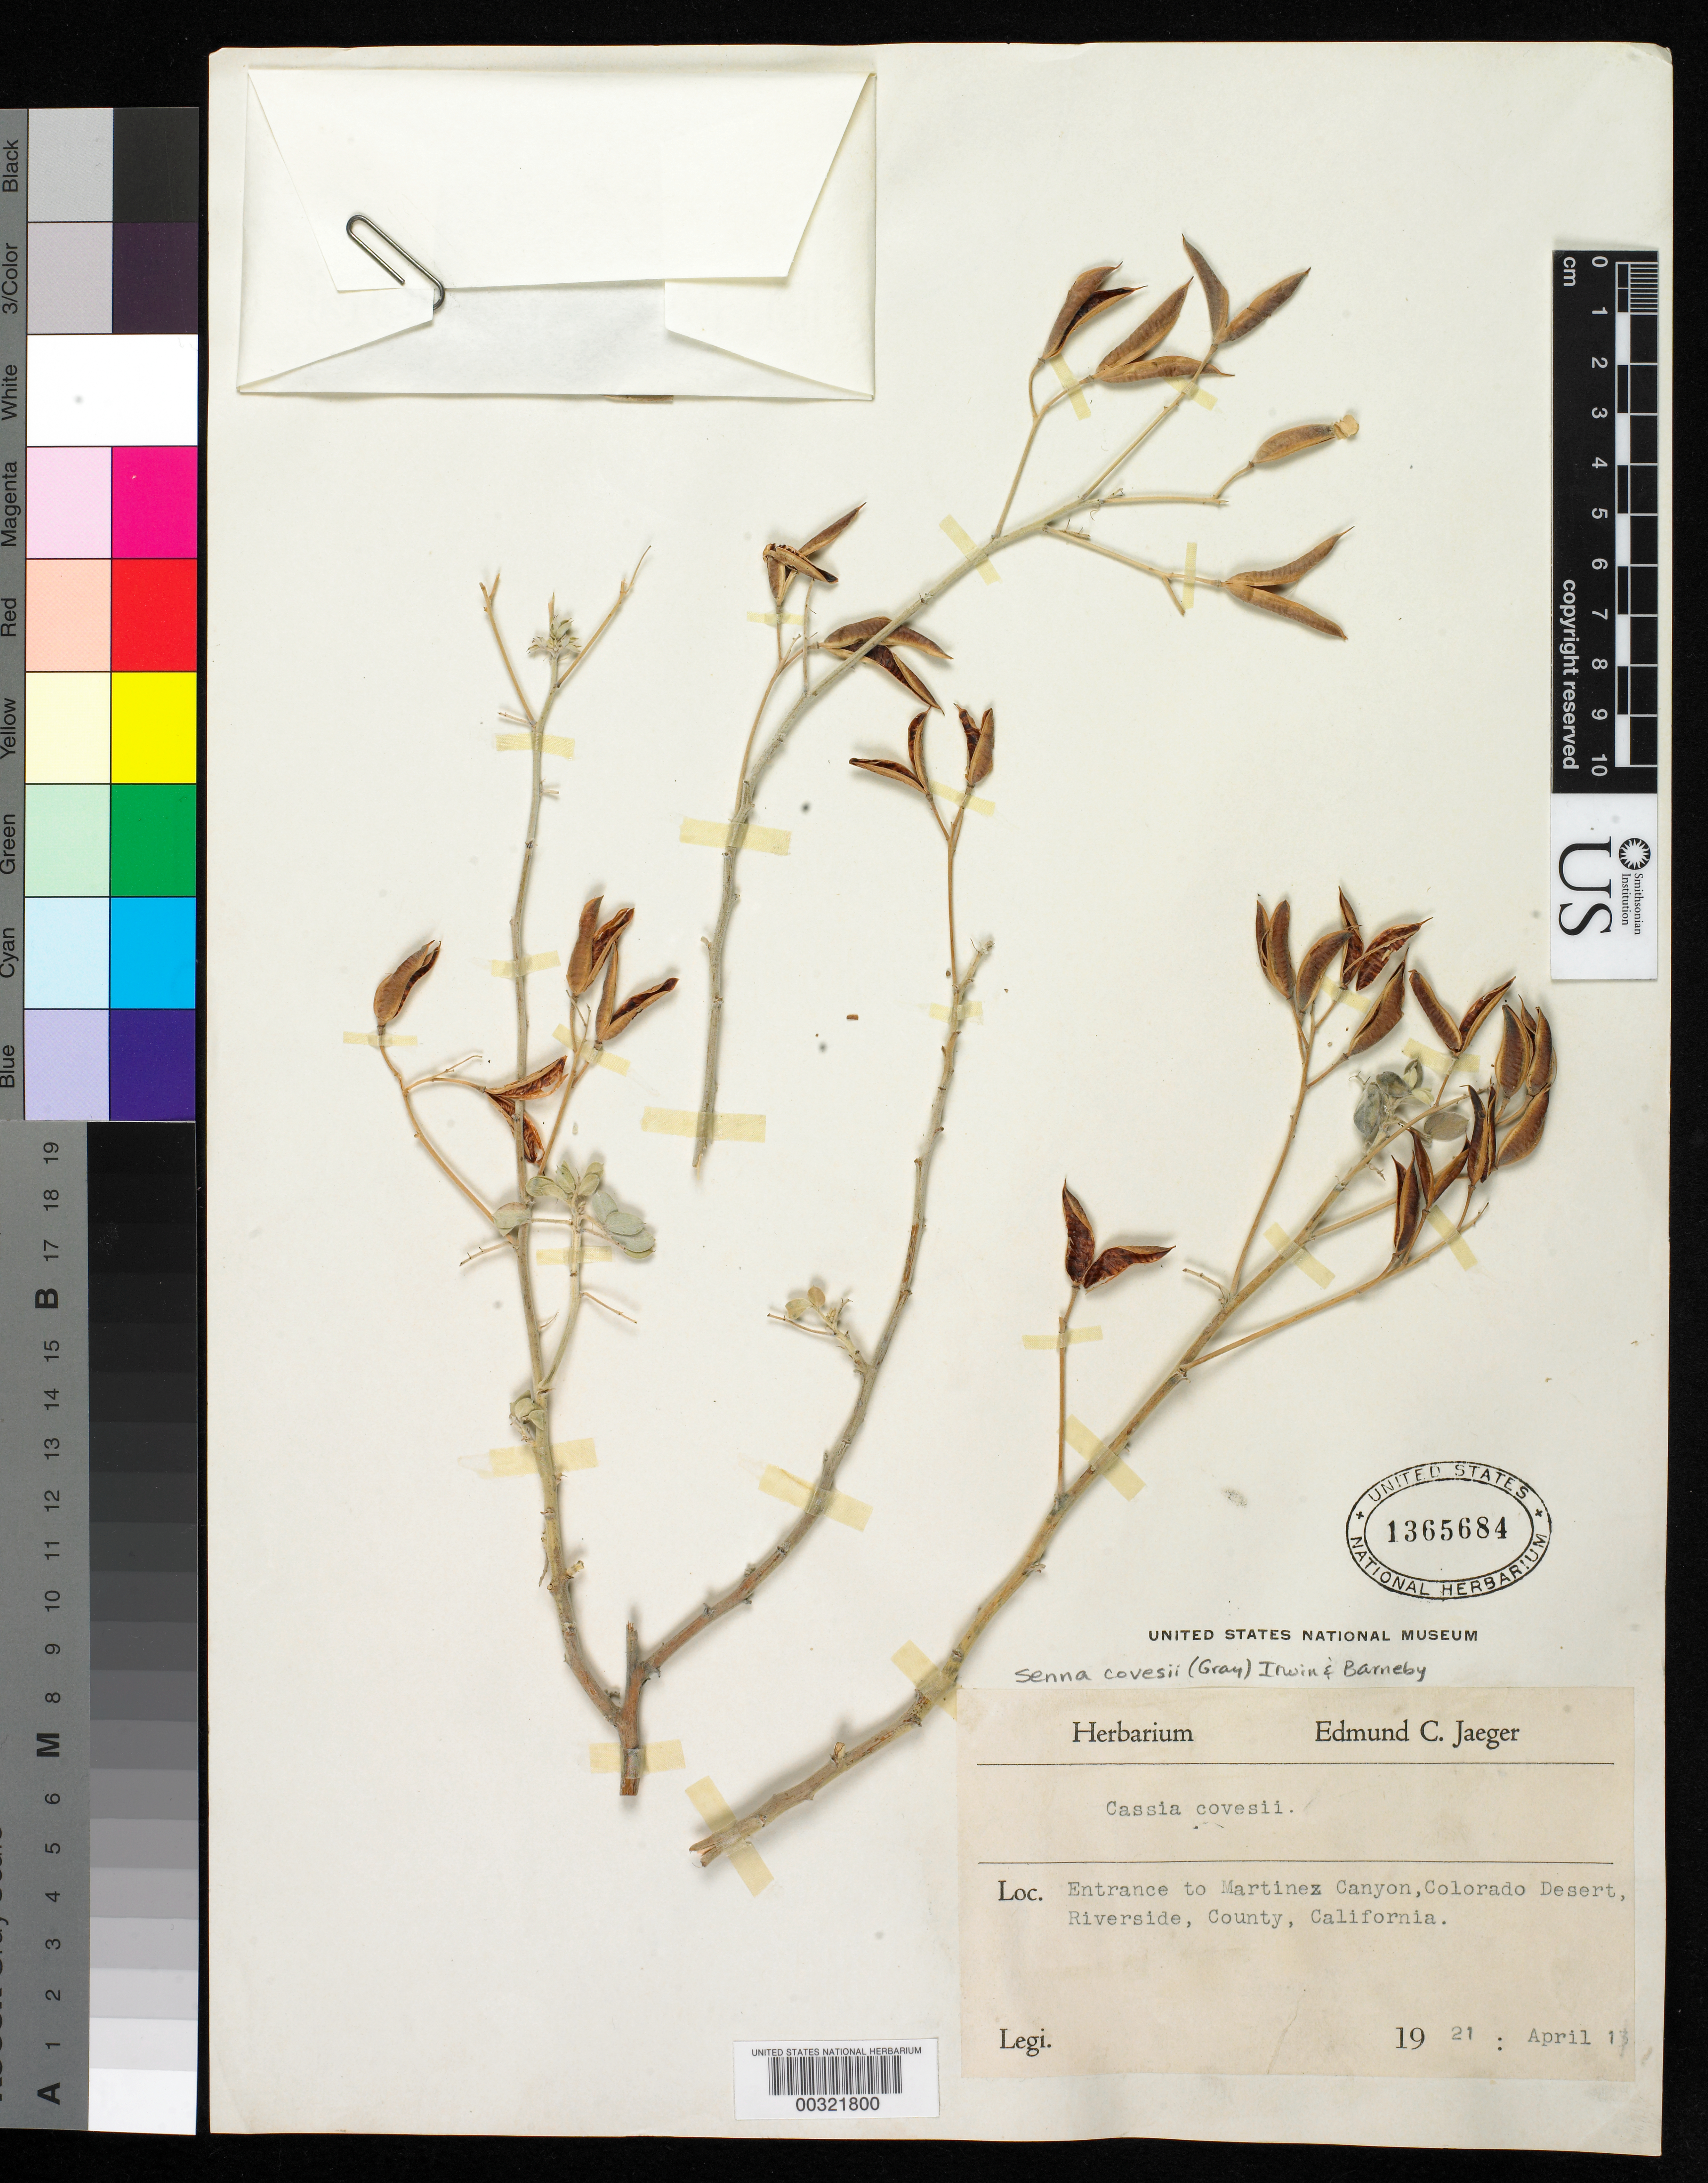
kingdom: Plantae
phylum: Tracheophyta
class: Magnoliopsida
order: Fabales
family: Fabaceae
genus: Senna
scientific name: Senna covesii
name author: (A. Gray) H.S. Irwin & Barneby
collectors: E. Jaeger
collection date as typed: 21 Apr 1913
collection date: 1913-04-21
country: United States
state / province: California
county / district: Riverside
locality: Entrance to Martinez Canyon, Colorado Desert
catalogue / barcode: US 1365684